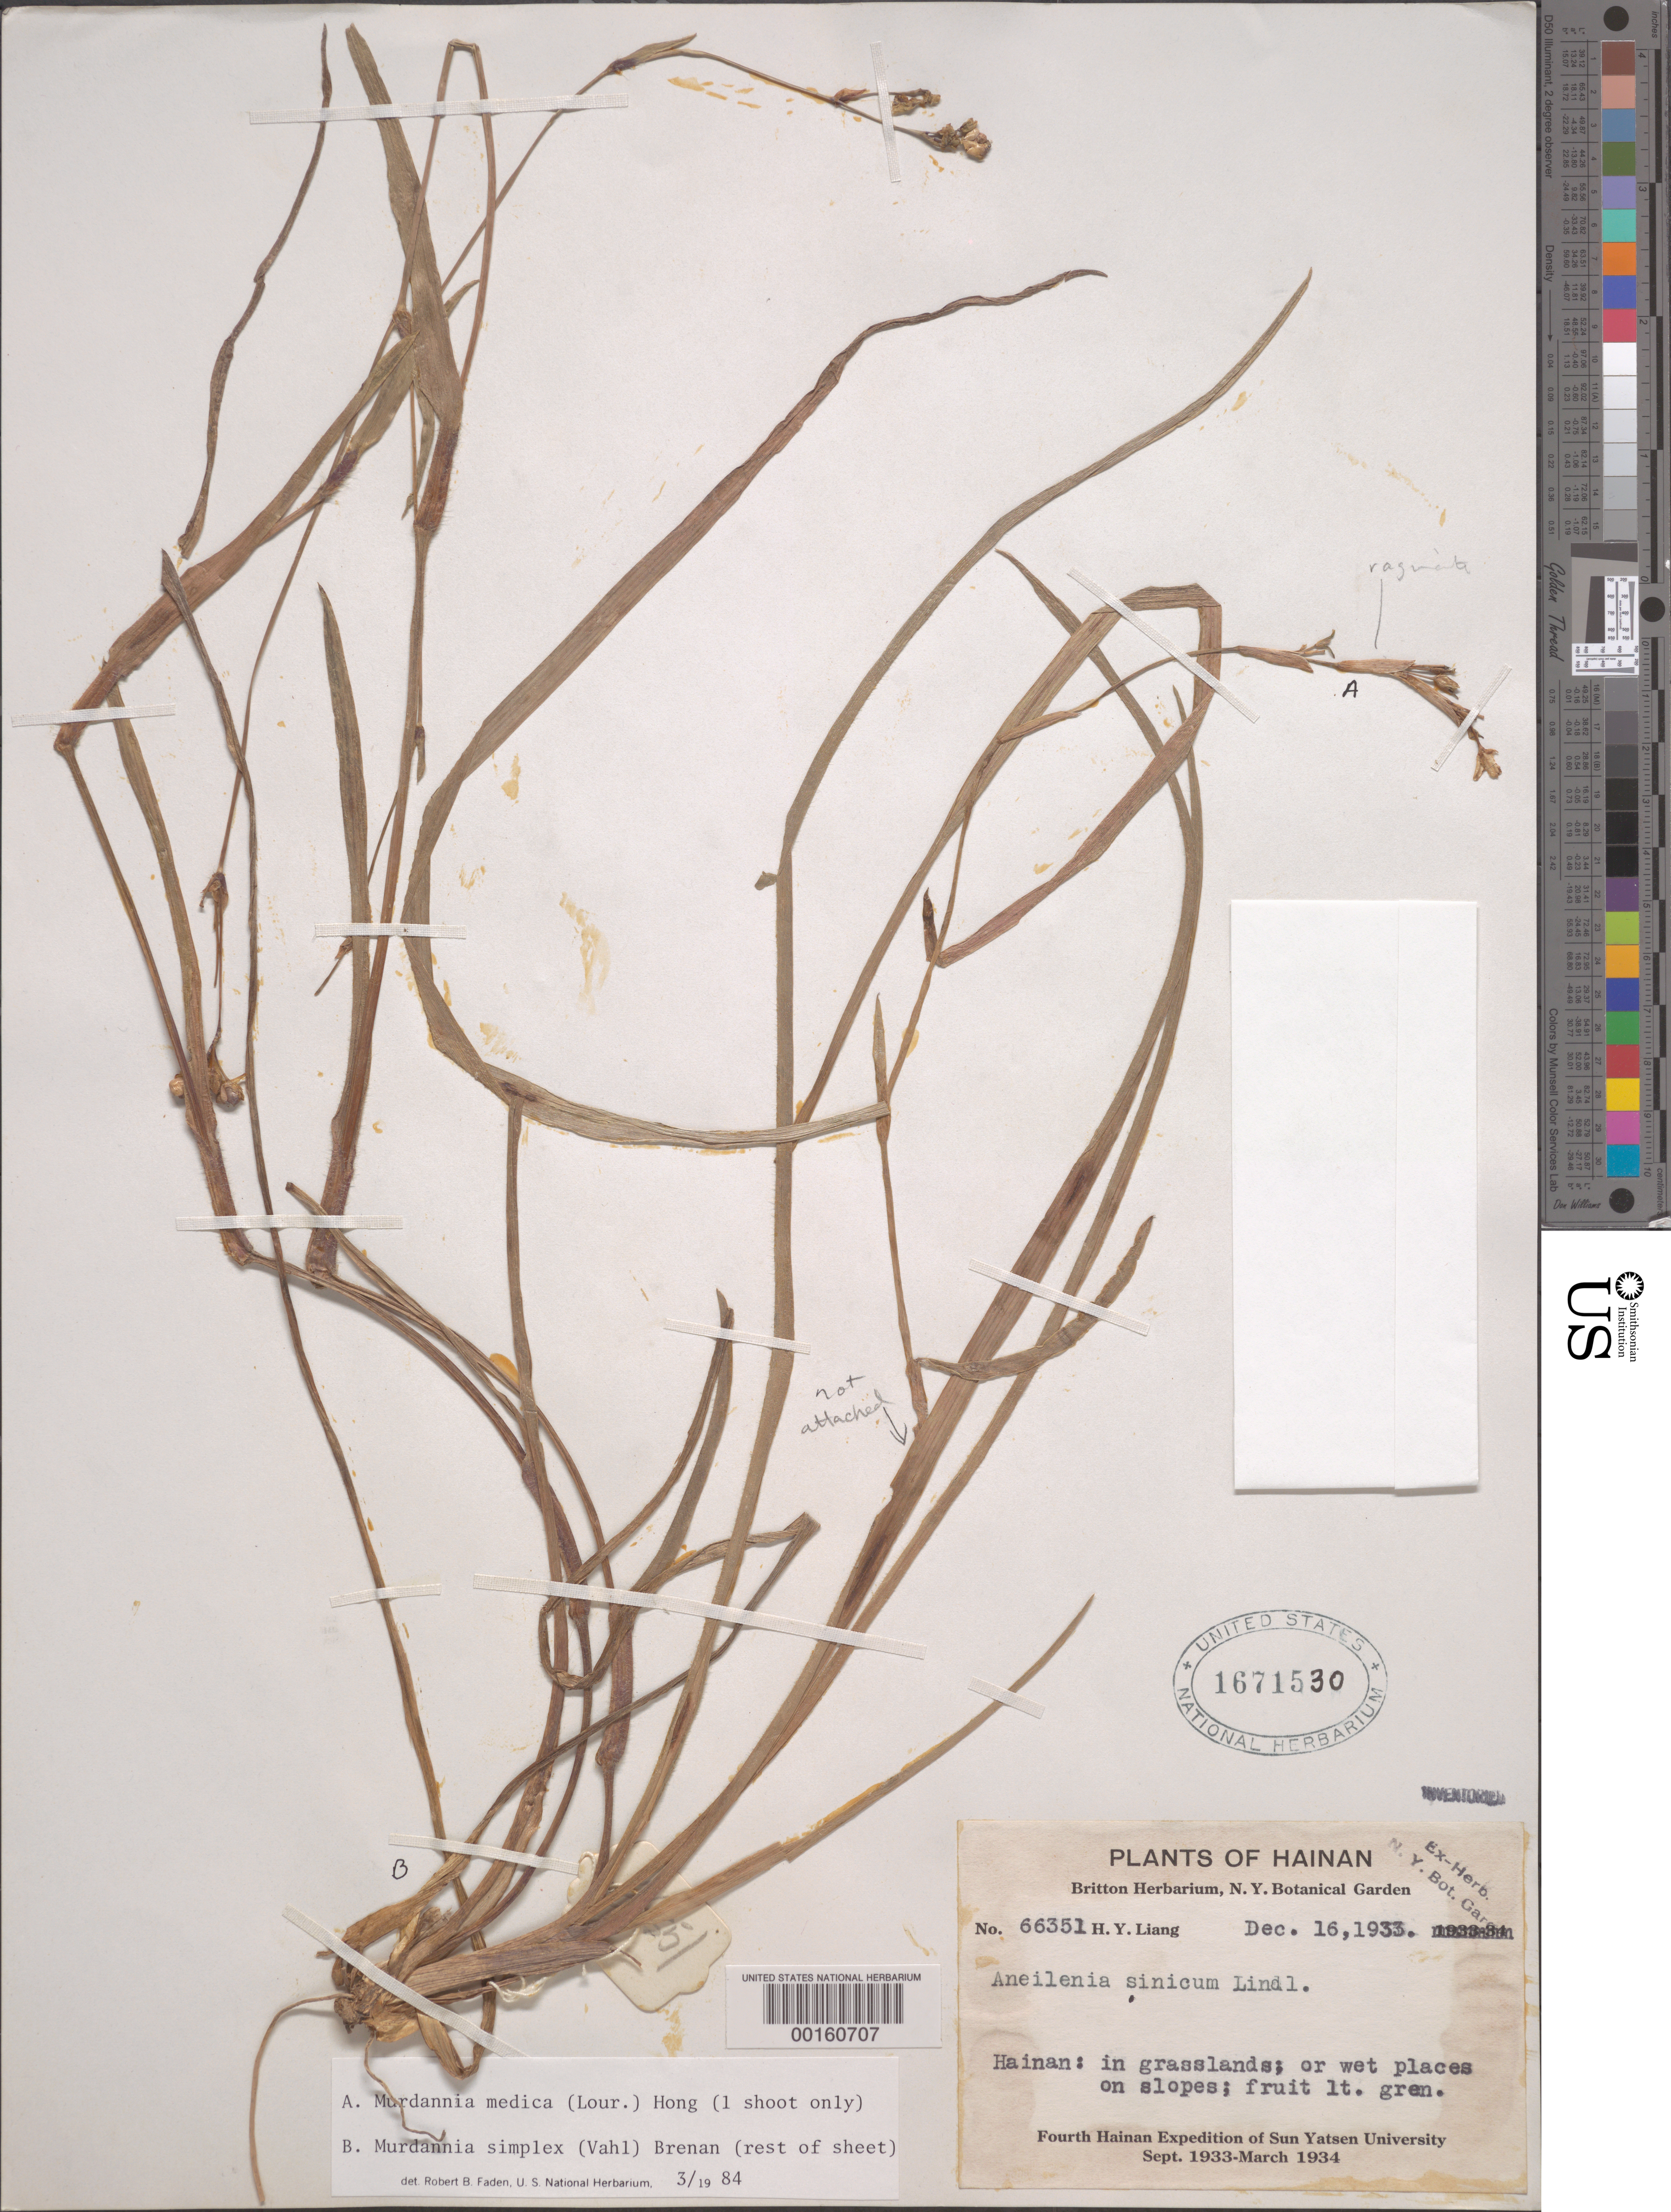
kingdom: Plantae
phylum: Tracheophyta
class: Liliopsida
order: Commelinales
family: Commelinaceae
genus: Murdannia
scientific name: Murdannia medica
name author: (Lour.) D.Y. Hong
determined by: Faden, Robert B., (US), Smithsonian Institution - National Museum of Natural History (UNITED STATES)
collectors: H. Y. Liang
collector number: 66351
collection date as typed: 16 Dec 1933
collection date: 1933-12-16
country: China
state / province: Hainan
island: Hainan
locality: Hainan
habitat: Grasslands and wet areas on slope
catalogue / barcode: US 1671530